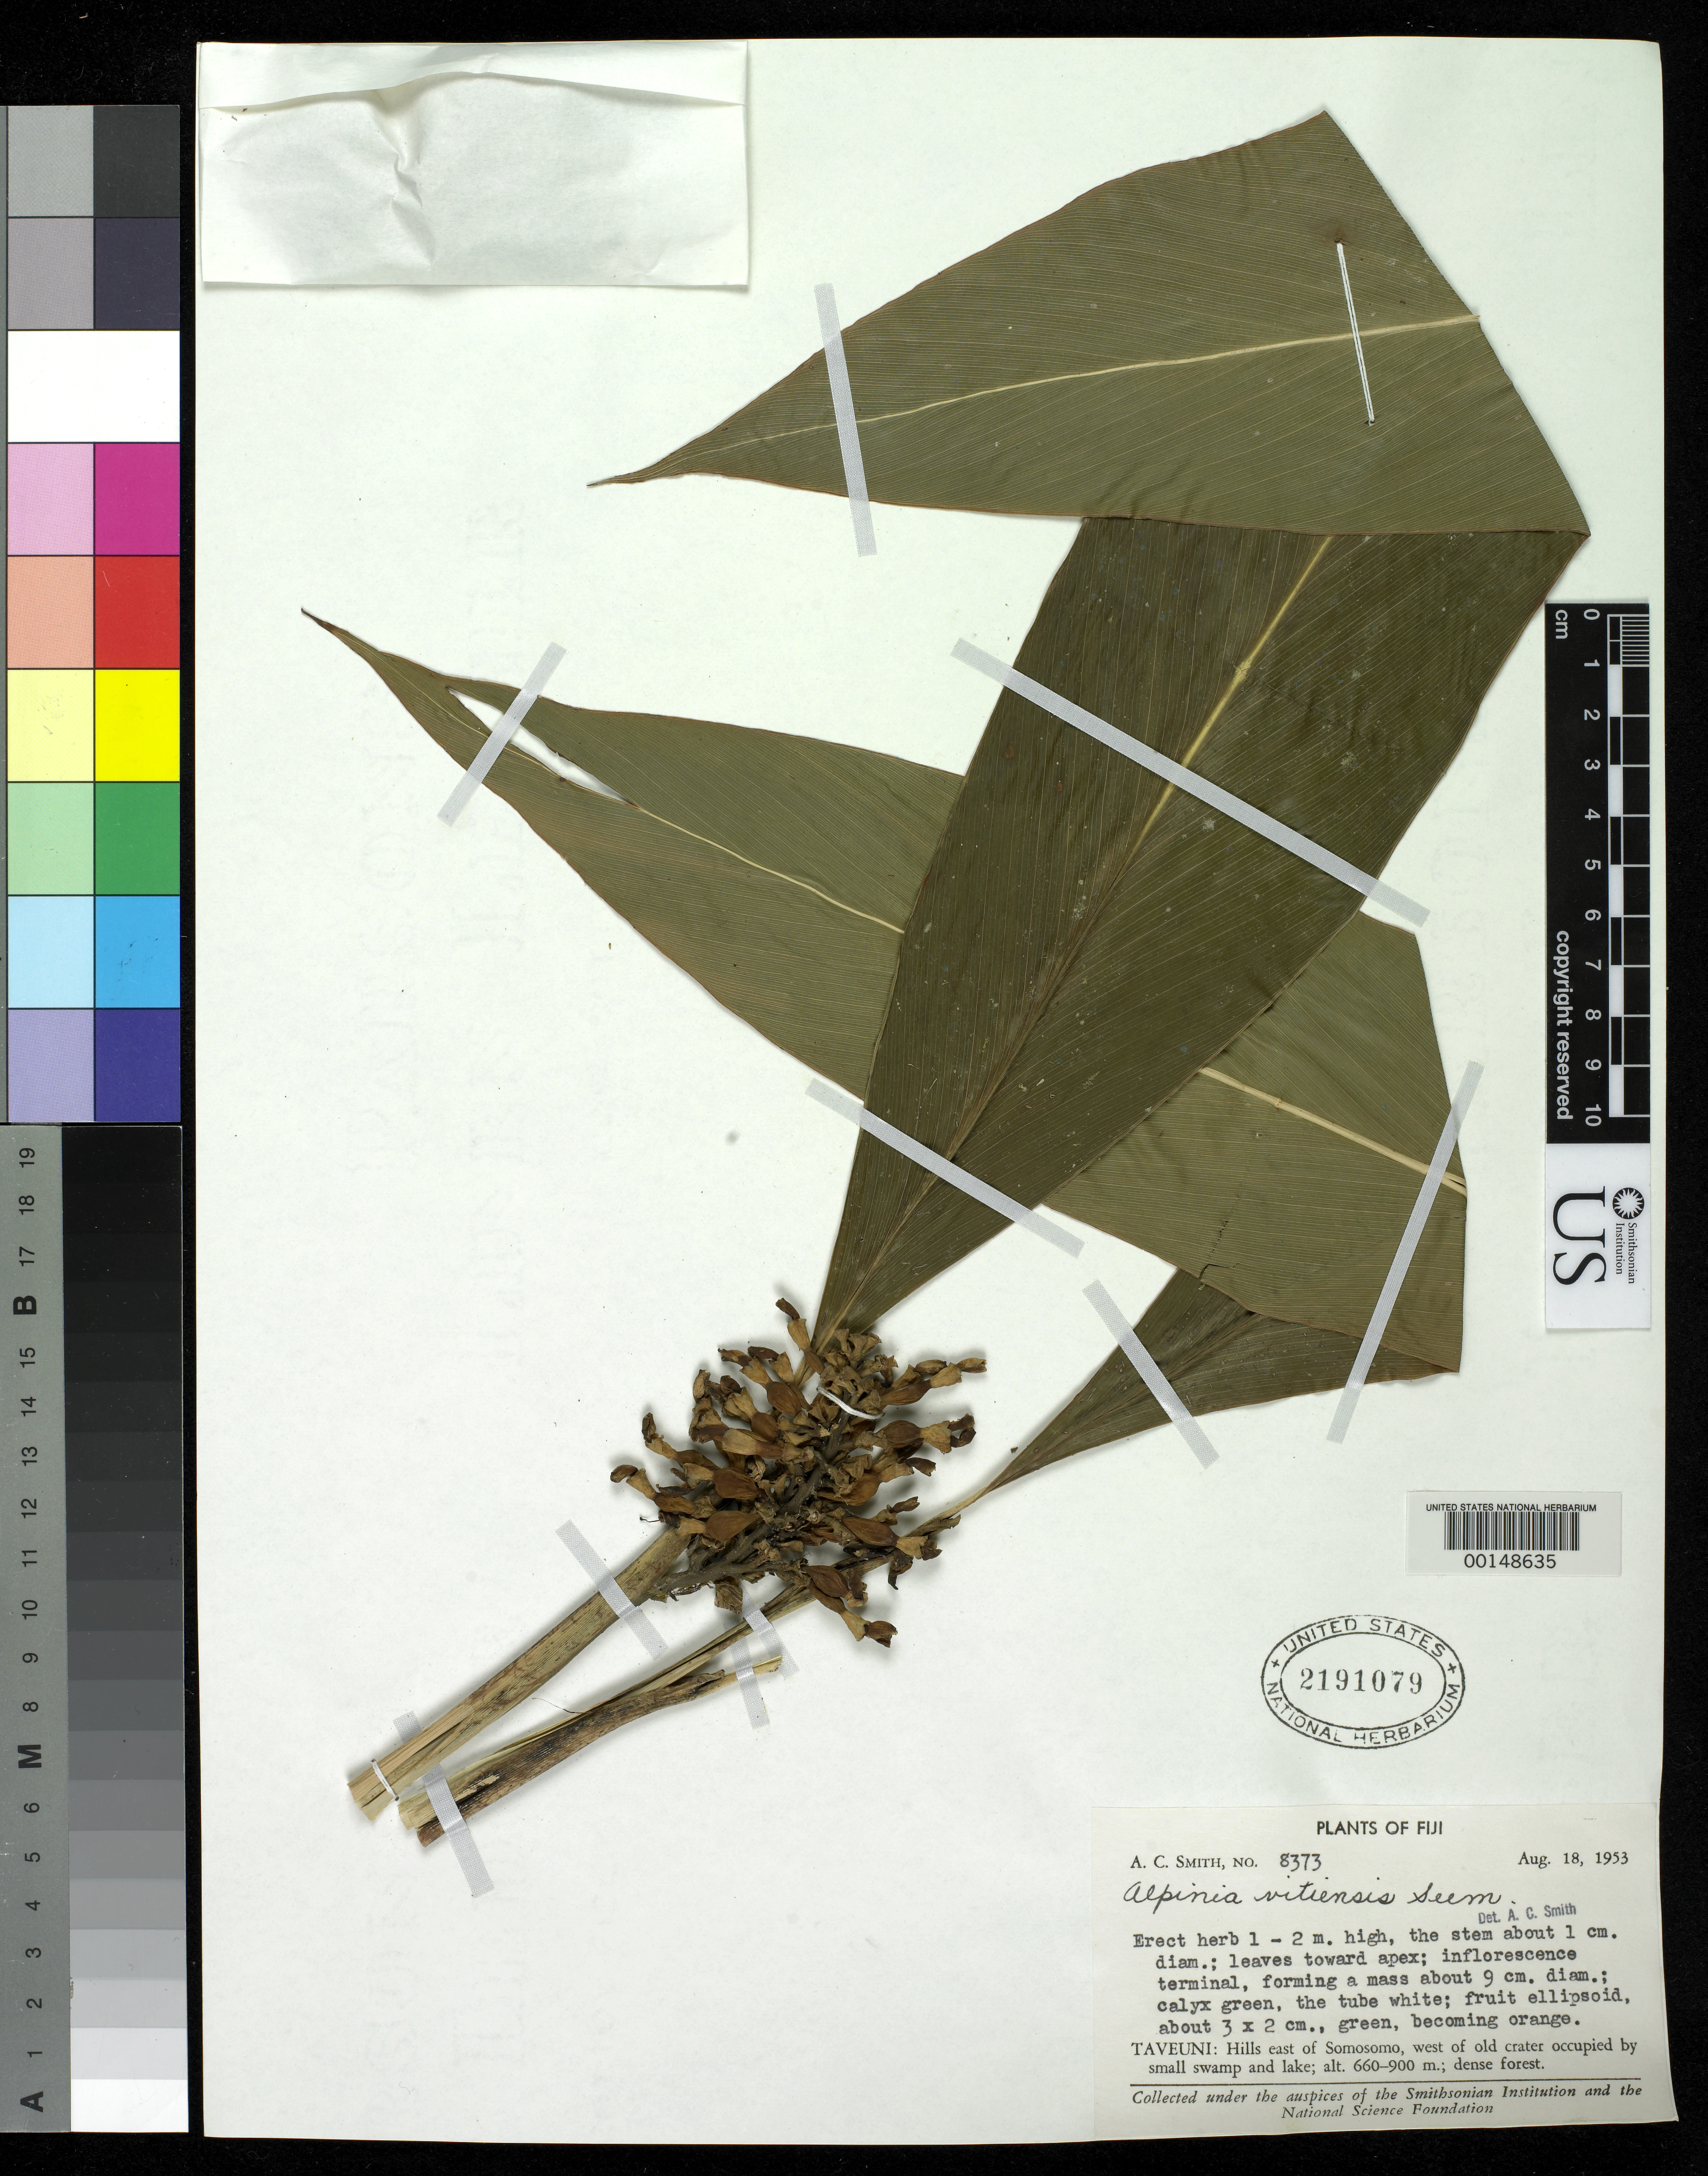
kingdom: Plantae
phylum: Tracheophyta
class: Liliopsida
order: Zingiberales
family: Zingiberaceae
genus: Alpinia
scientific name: Alpinia vitiensis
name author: Seem.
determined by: Smith, A. C.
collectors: A. C. Smith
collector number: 8373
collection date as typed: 18 Aug 1953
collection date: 1953-08-18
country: Fiji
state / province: Northern Division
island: Taveuni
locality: Taveuni: hills e of somosomo, w of old crater occupied by small swamp and lake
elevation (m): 660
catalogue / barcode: US 2191079